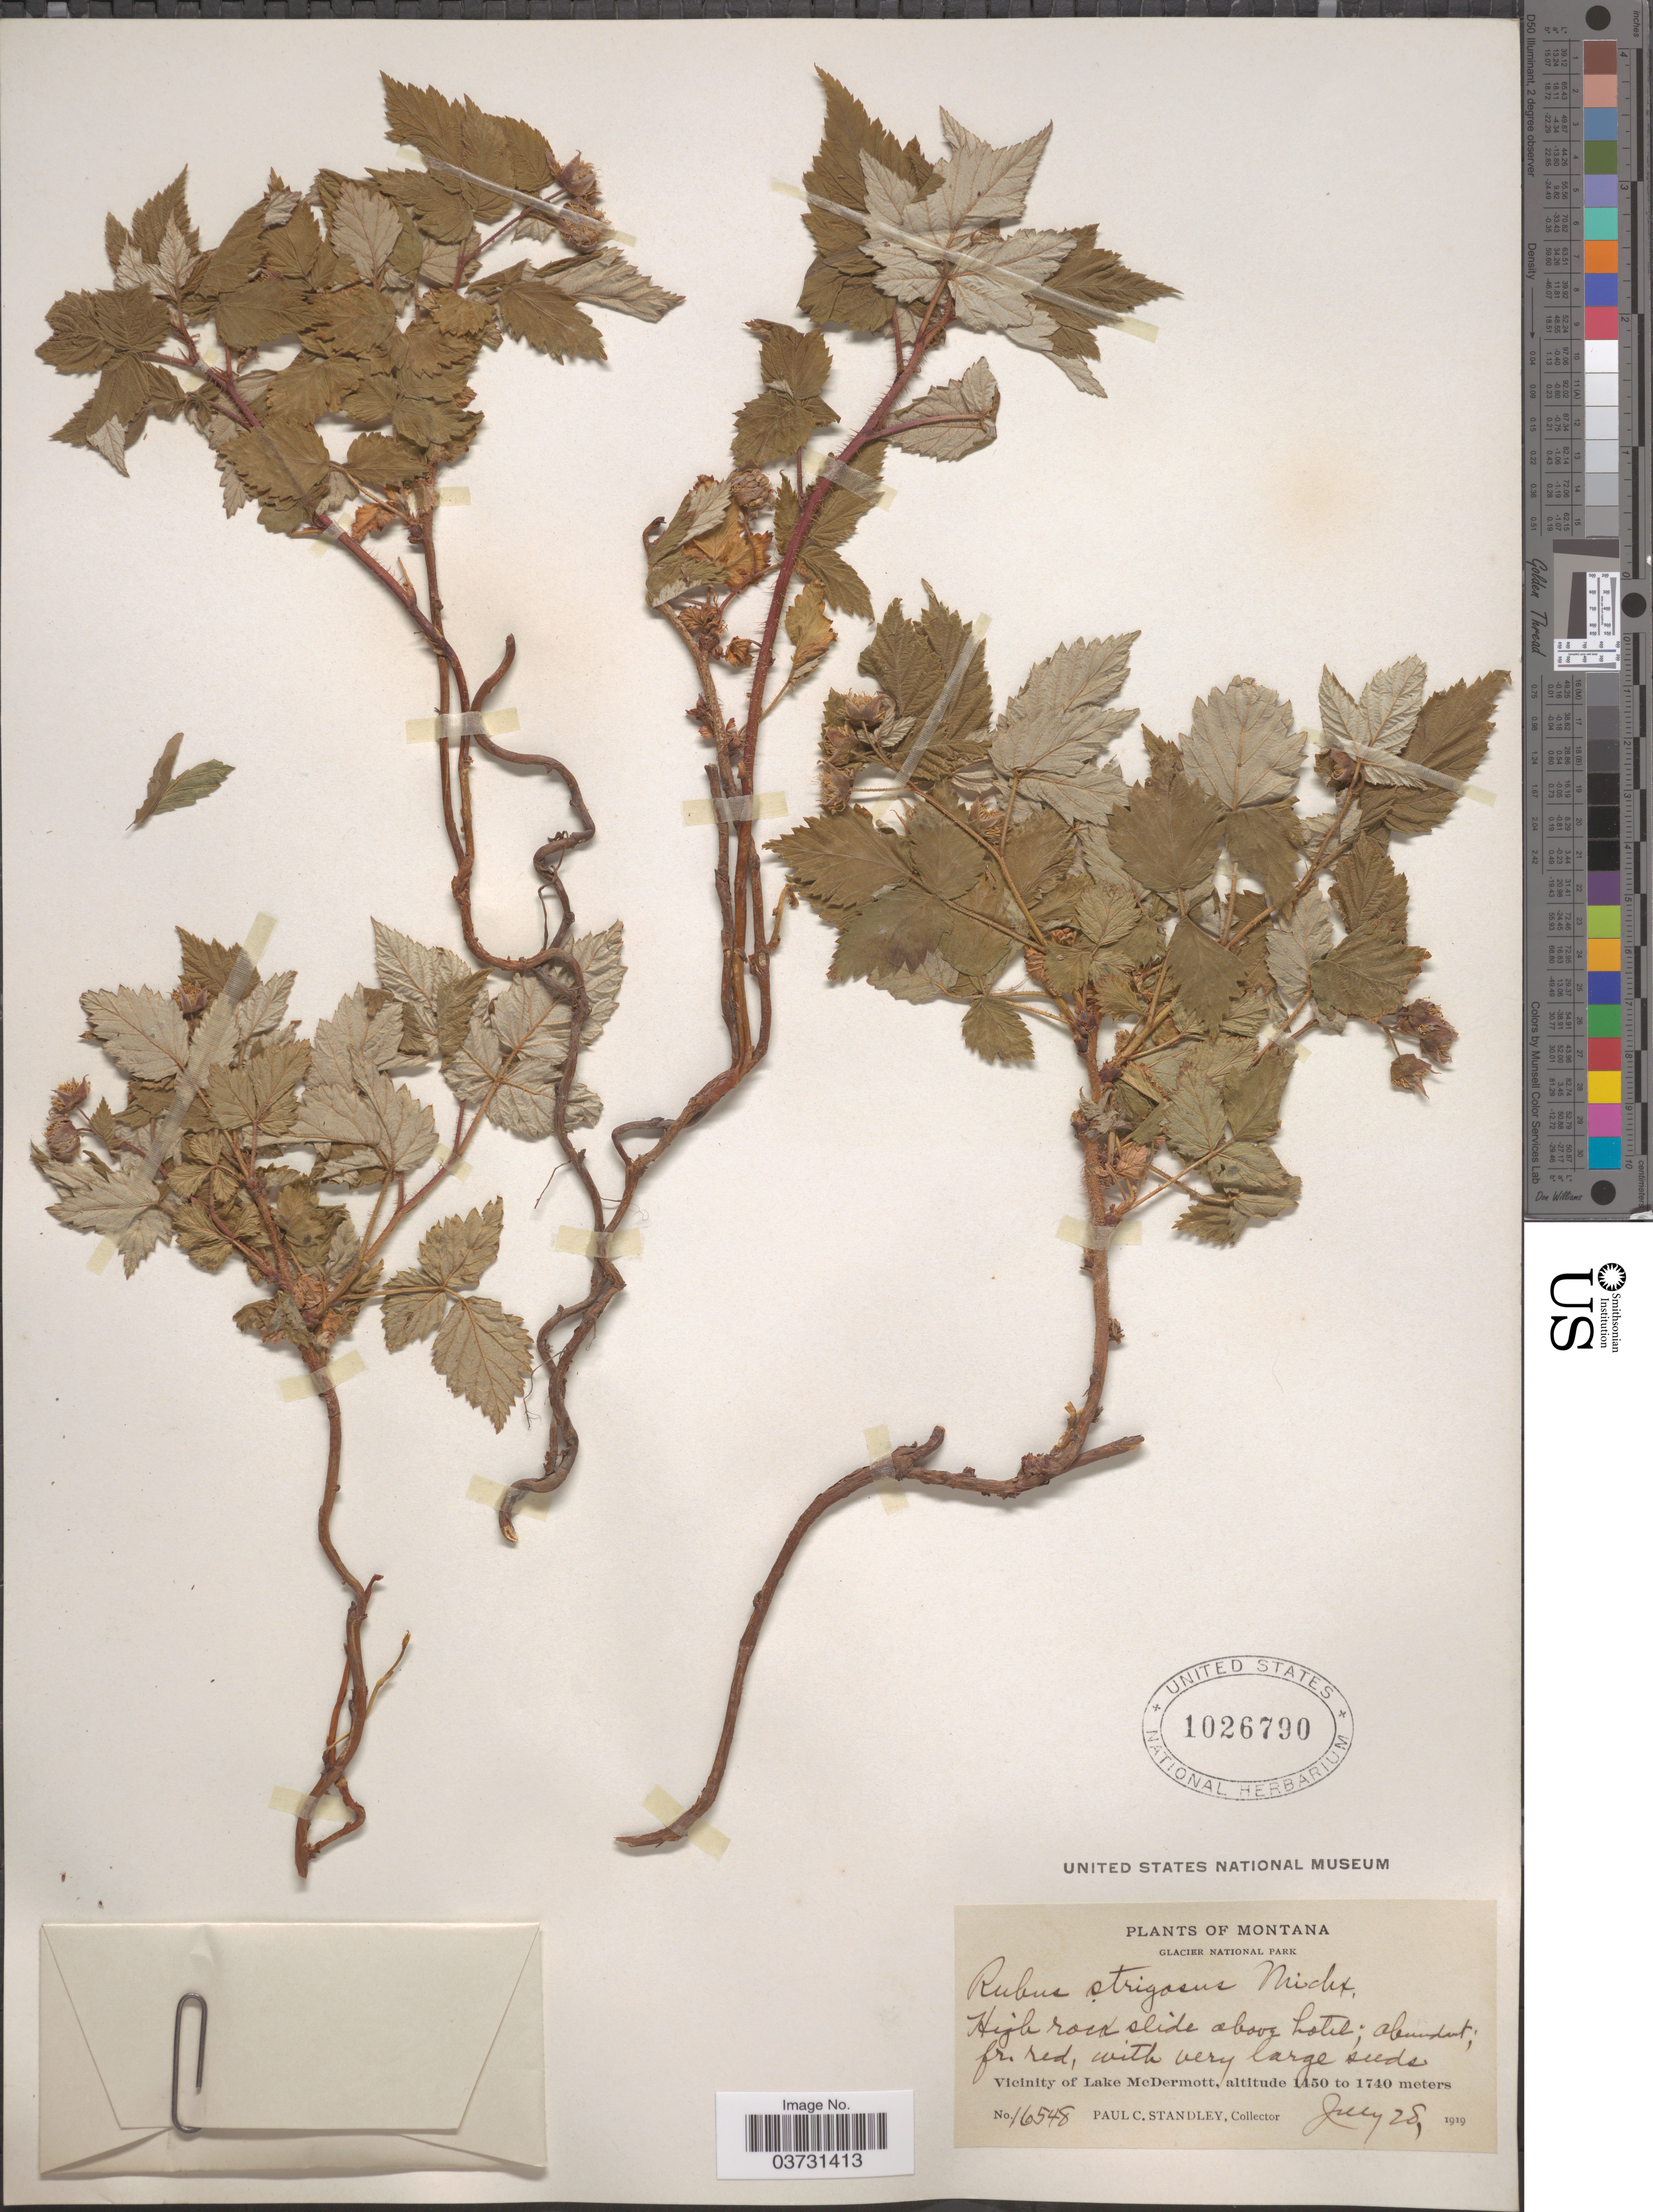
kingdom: Plantae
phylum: Tracheophyta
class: Magnoliopsida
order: Rosales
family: Rosaceae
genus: Rubus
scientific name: Rubus strigosus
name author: Michx.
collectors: P. C. Standley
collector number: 16548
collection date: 1919-07-28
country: United States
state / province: Montana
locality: Glacier National Park. Vicinity of Lake McDermott.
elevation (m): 1450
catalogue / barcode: US 1026790